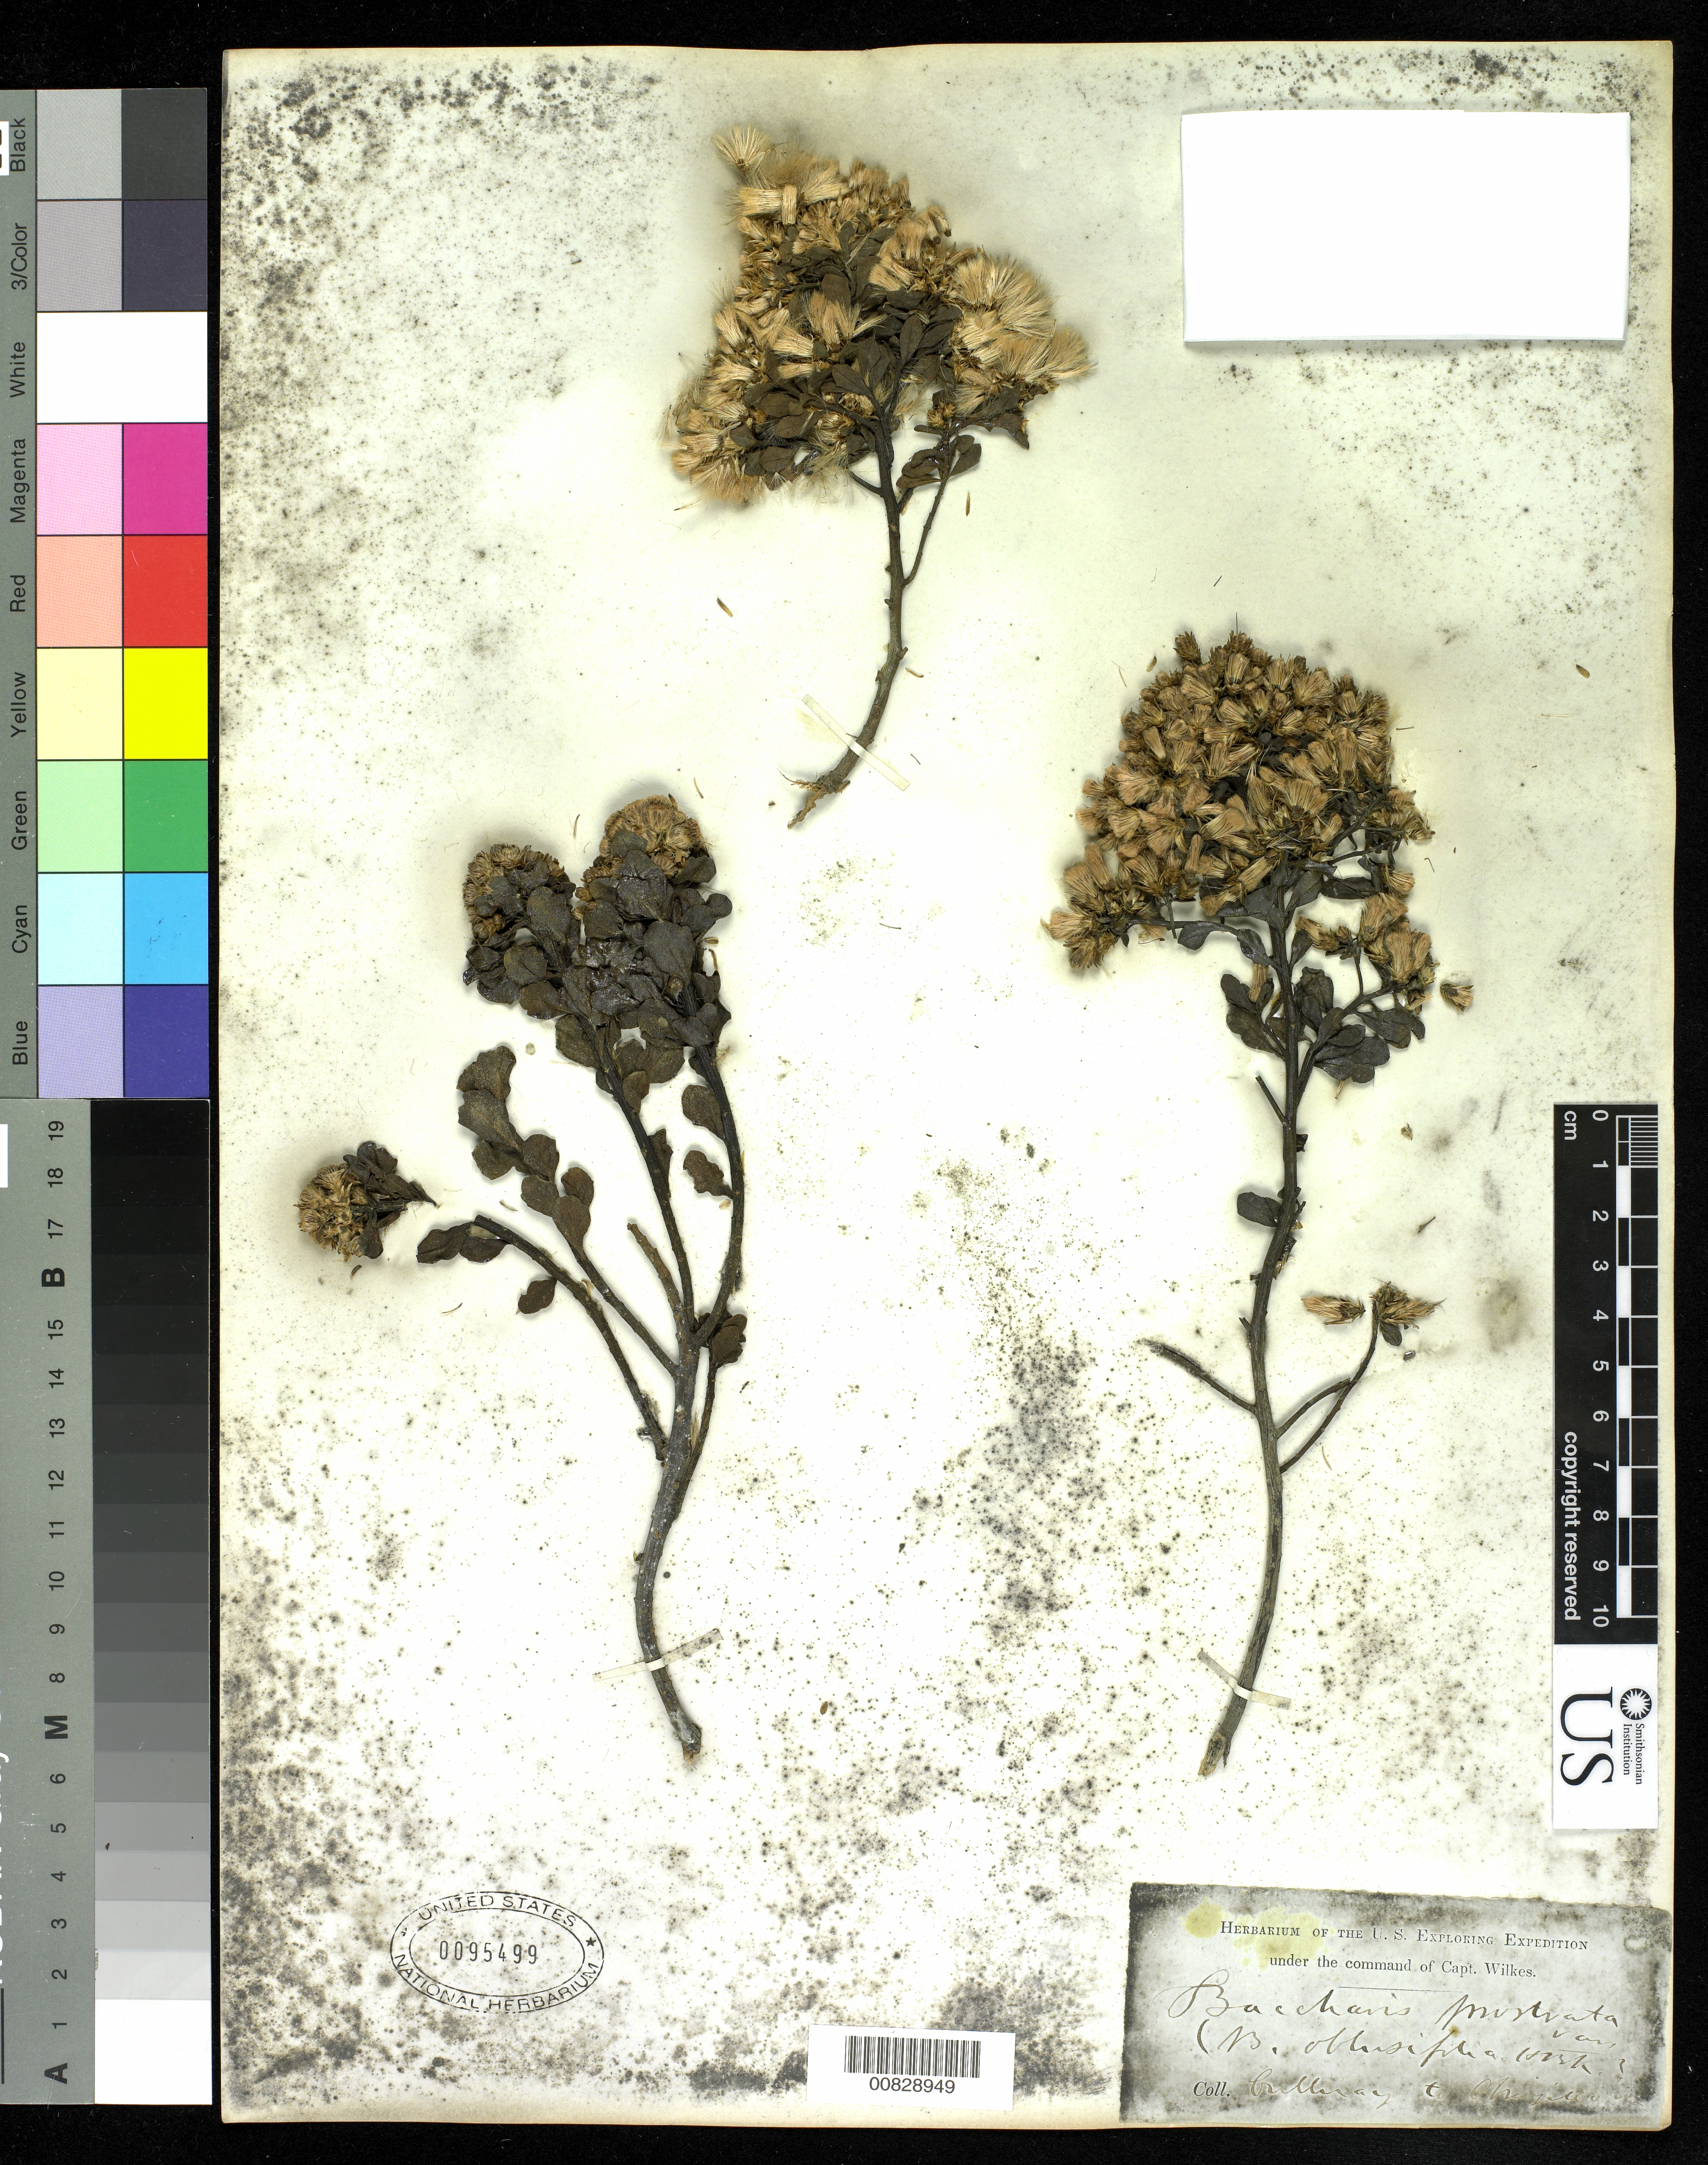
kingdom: Plantae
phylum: Tracheophyta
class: Magnoliopsida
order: Asterales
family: Asteraceae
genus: Baccharis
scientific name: Baccharis prostrata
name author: Pers.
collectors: Wilkes Explor. Exped.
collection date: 1838/1842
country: Peru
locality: Cullnay to Obrajillo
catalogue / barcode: US 95499